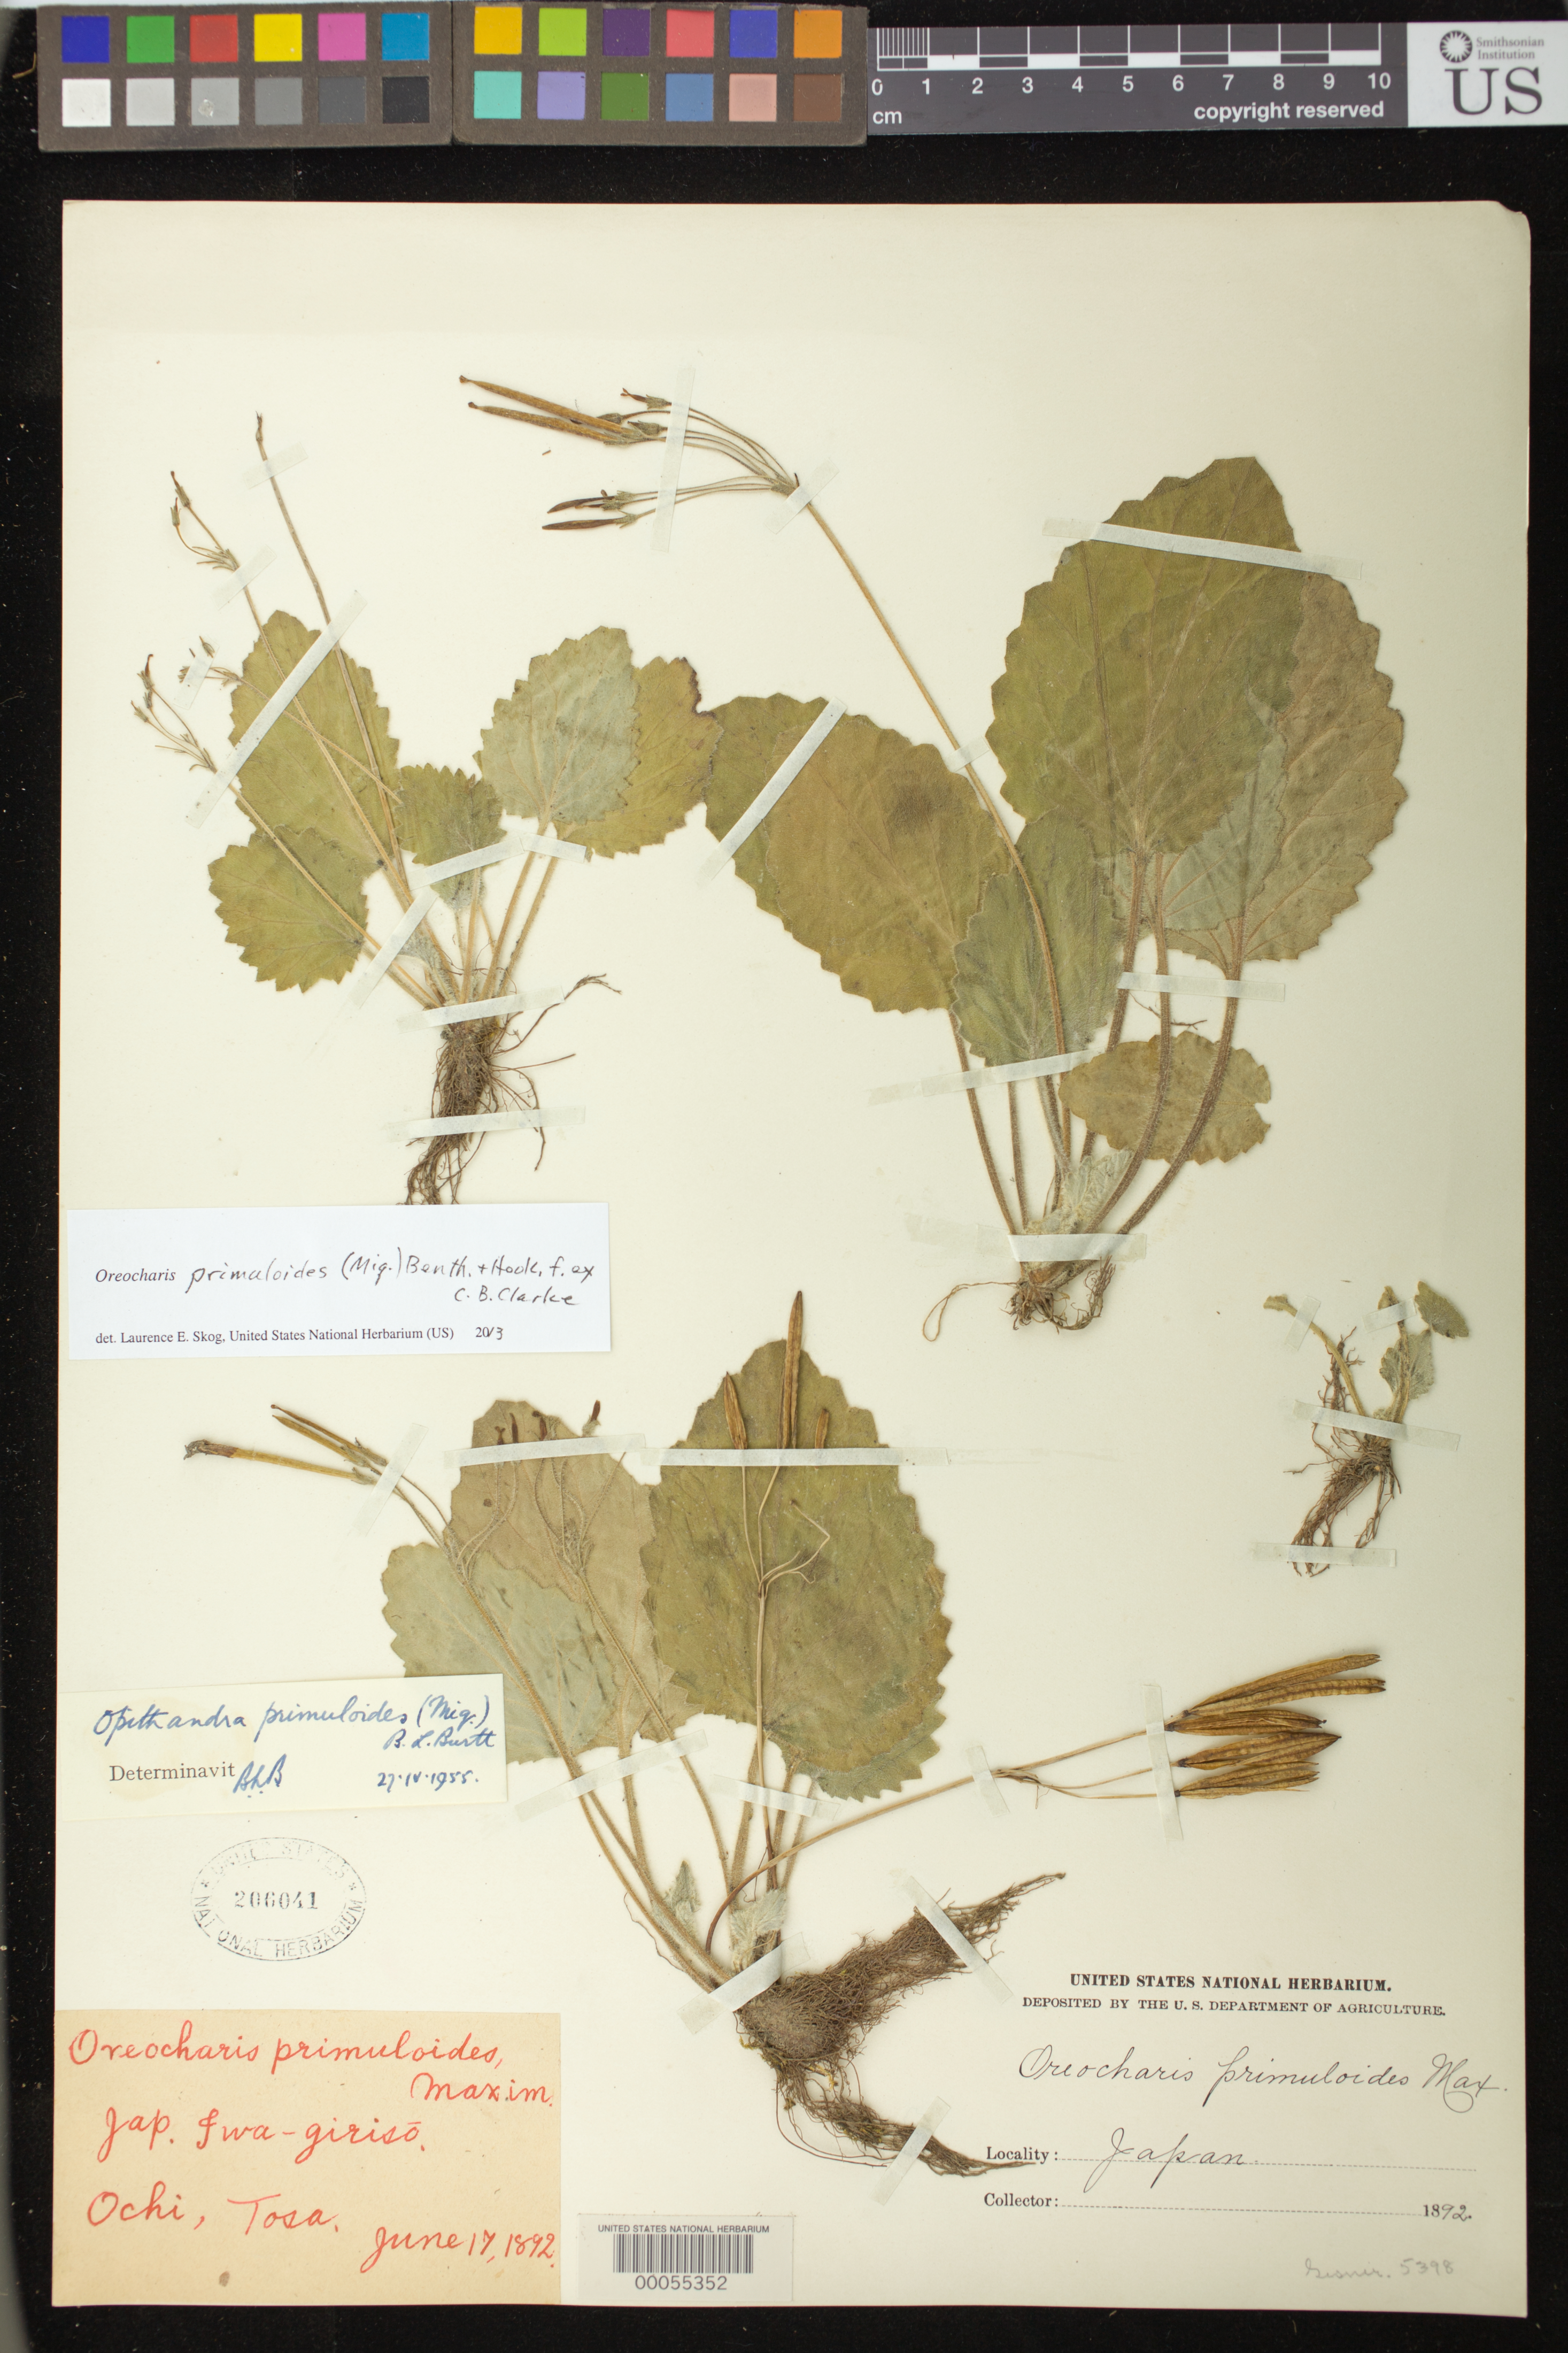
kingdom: Plantae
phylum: Tracheophyta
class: Magnoliopsida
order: Lamiales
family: Gesneriaceae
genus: Oreocharis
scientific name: Oreocharis primuloides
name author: (Miq.) Benth. & Hook. f. ex C.B. Clarke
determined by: Skog, Laurence E.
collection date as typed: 17 Jun 1892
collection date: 1892-06-17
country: Japan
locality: Ochi, tosa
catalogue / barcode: US 206041